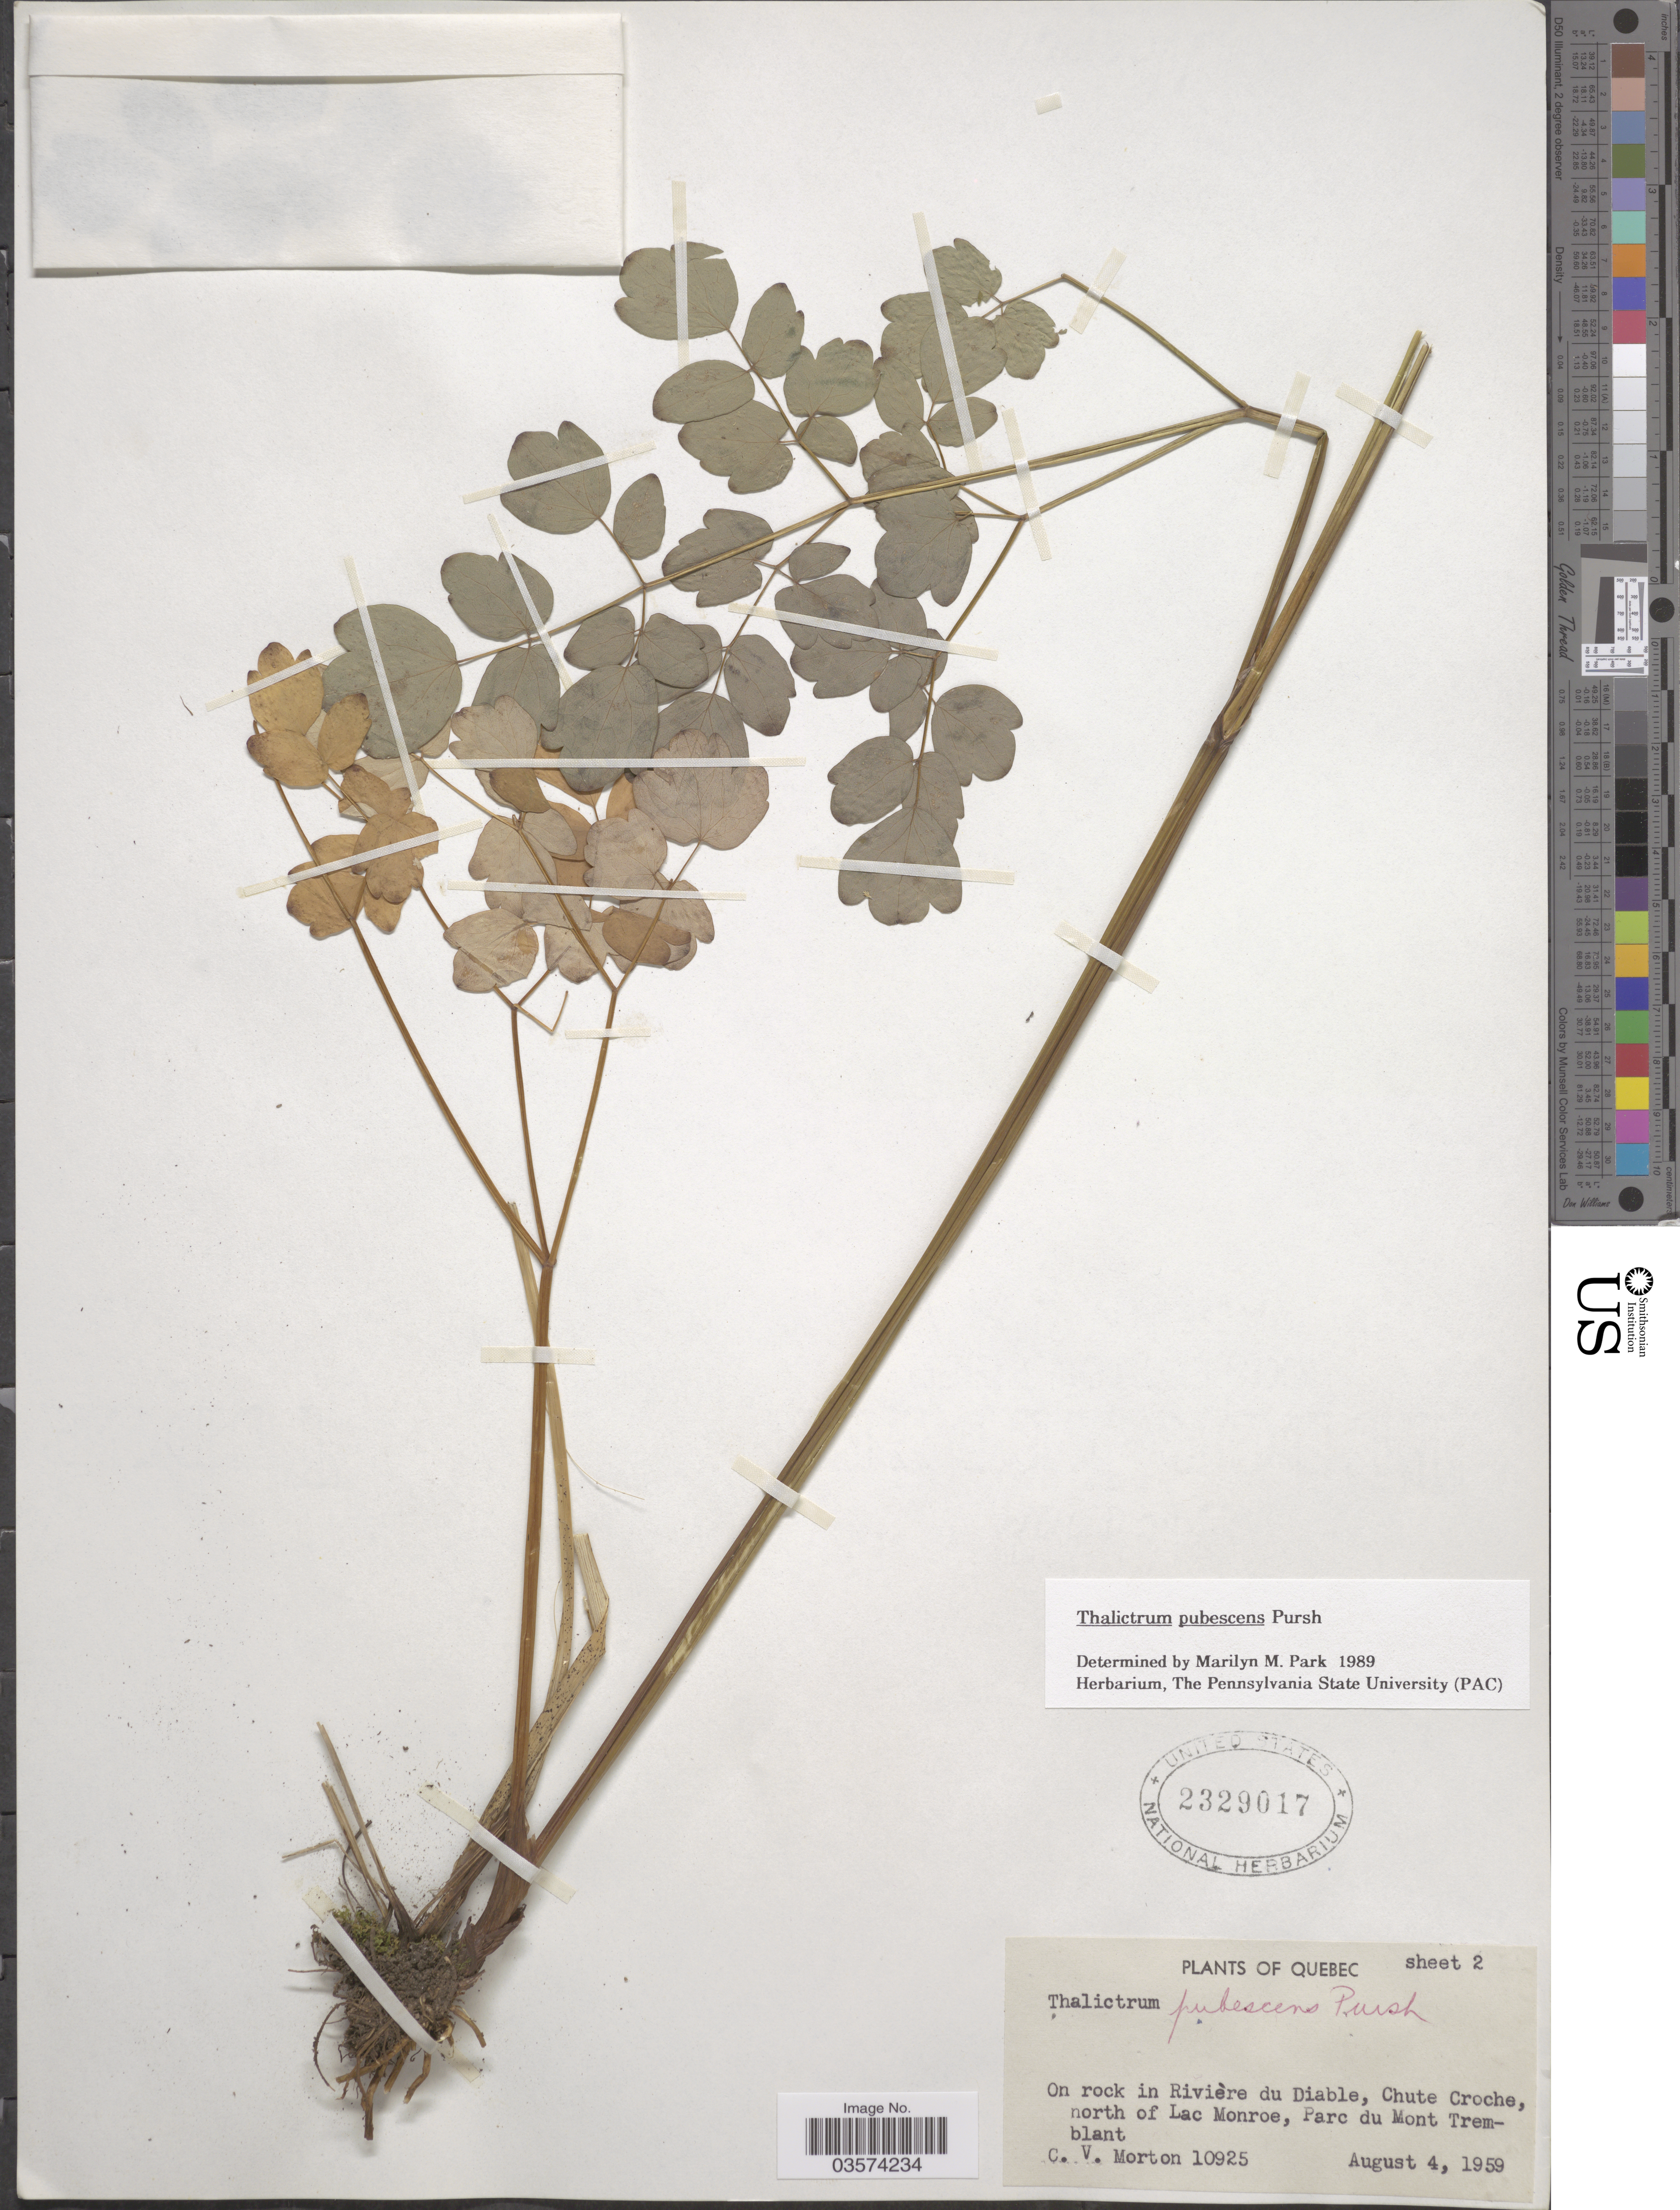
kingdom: Plantae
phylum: Tracheophyta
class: Magnoliopsida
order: Ranunculales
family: Ranunculaceae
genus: Thalictrum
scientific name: Thalictrum pubescens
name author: Pursh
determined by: Park, Marilyn Marqueen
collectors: C. V. Morton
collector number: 10925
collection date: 1959-08-04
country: Canada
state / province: Quebec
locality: On rock in Rivière du Diable, Chute Croche, north of Lac Monroe, Parc du Mont Tremblant.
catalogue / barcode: US 2329017